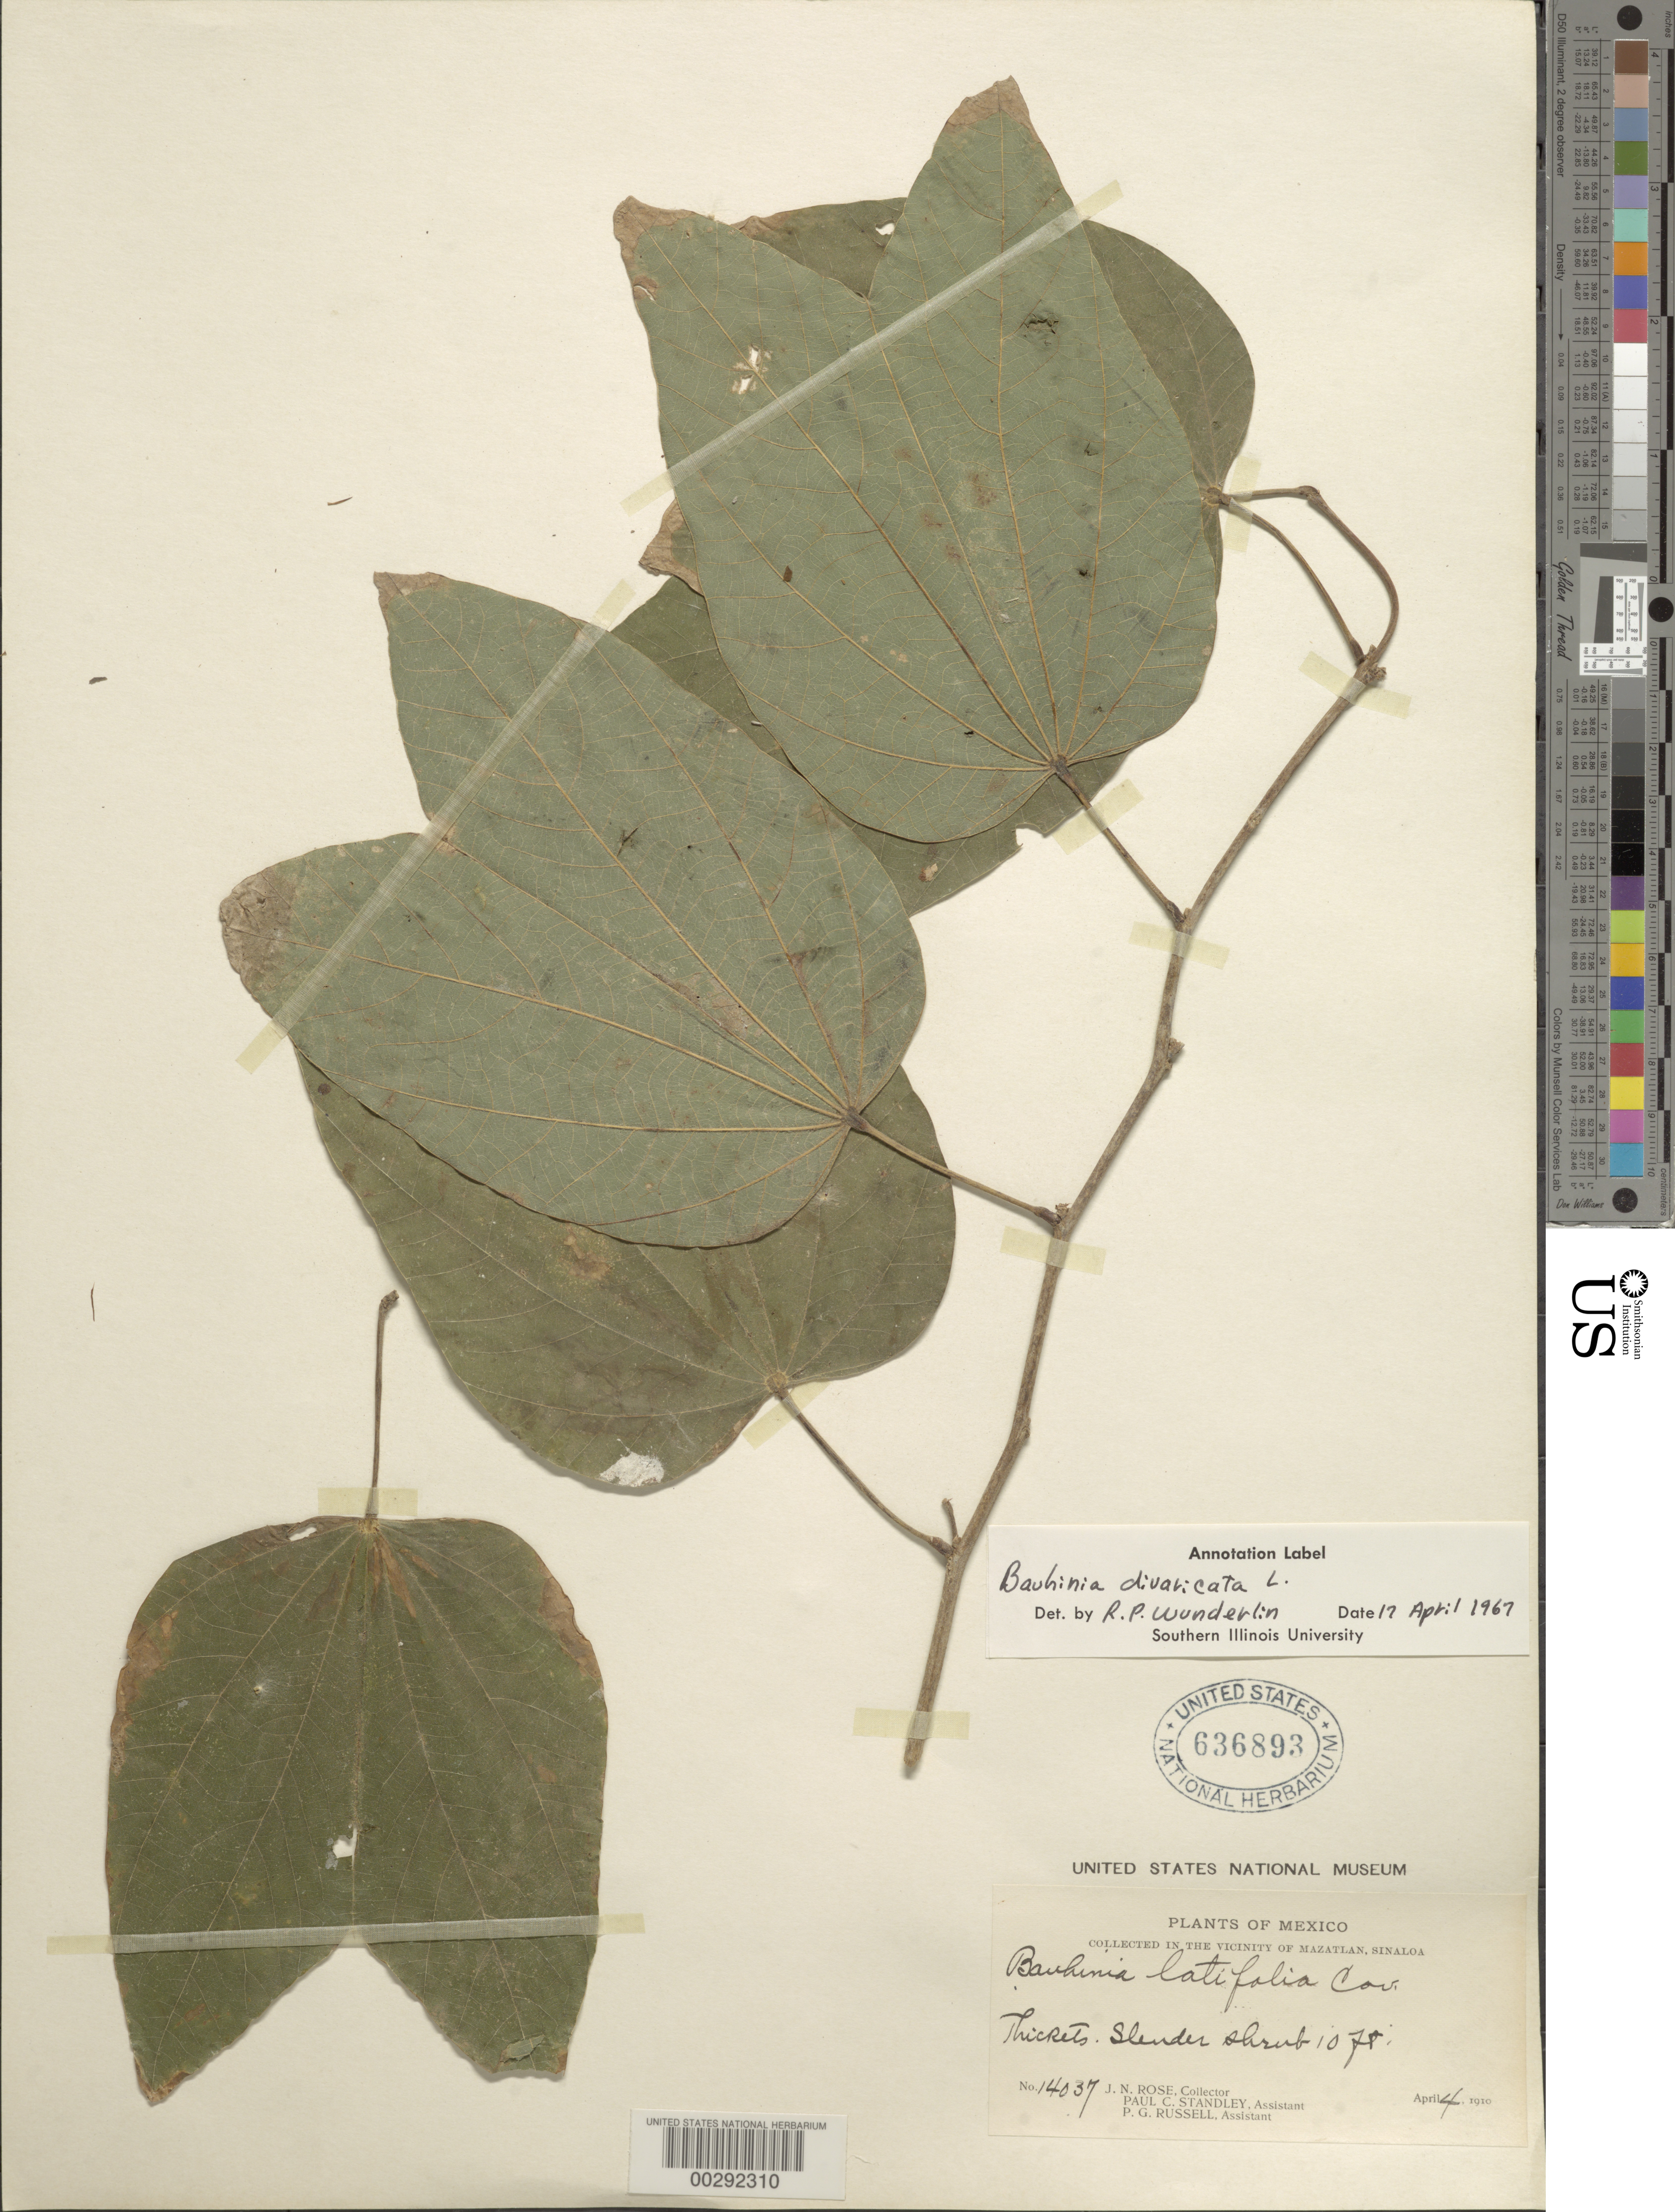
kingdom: Plantae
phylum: Tracheophyta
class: Magnoliopsida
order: Fabales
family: Fabaceae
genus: Bauhinia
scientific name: Bauhinia divaricata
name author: L.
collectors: J. N. Rose, P. C. Standley & P. G. Russell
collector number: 14037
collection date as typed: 04 Apr 1910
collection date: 1910-04-04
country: Mexico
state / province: Sinaloa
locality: Vicinity of Mazatlan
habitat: Thickets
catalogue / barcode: US 636893